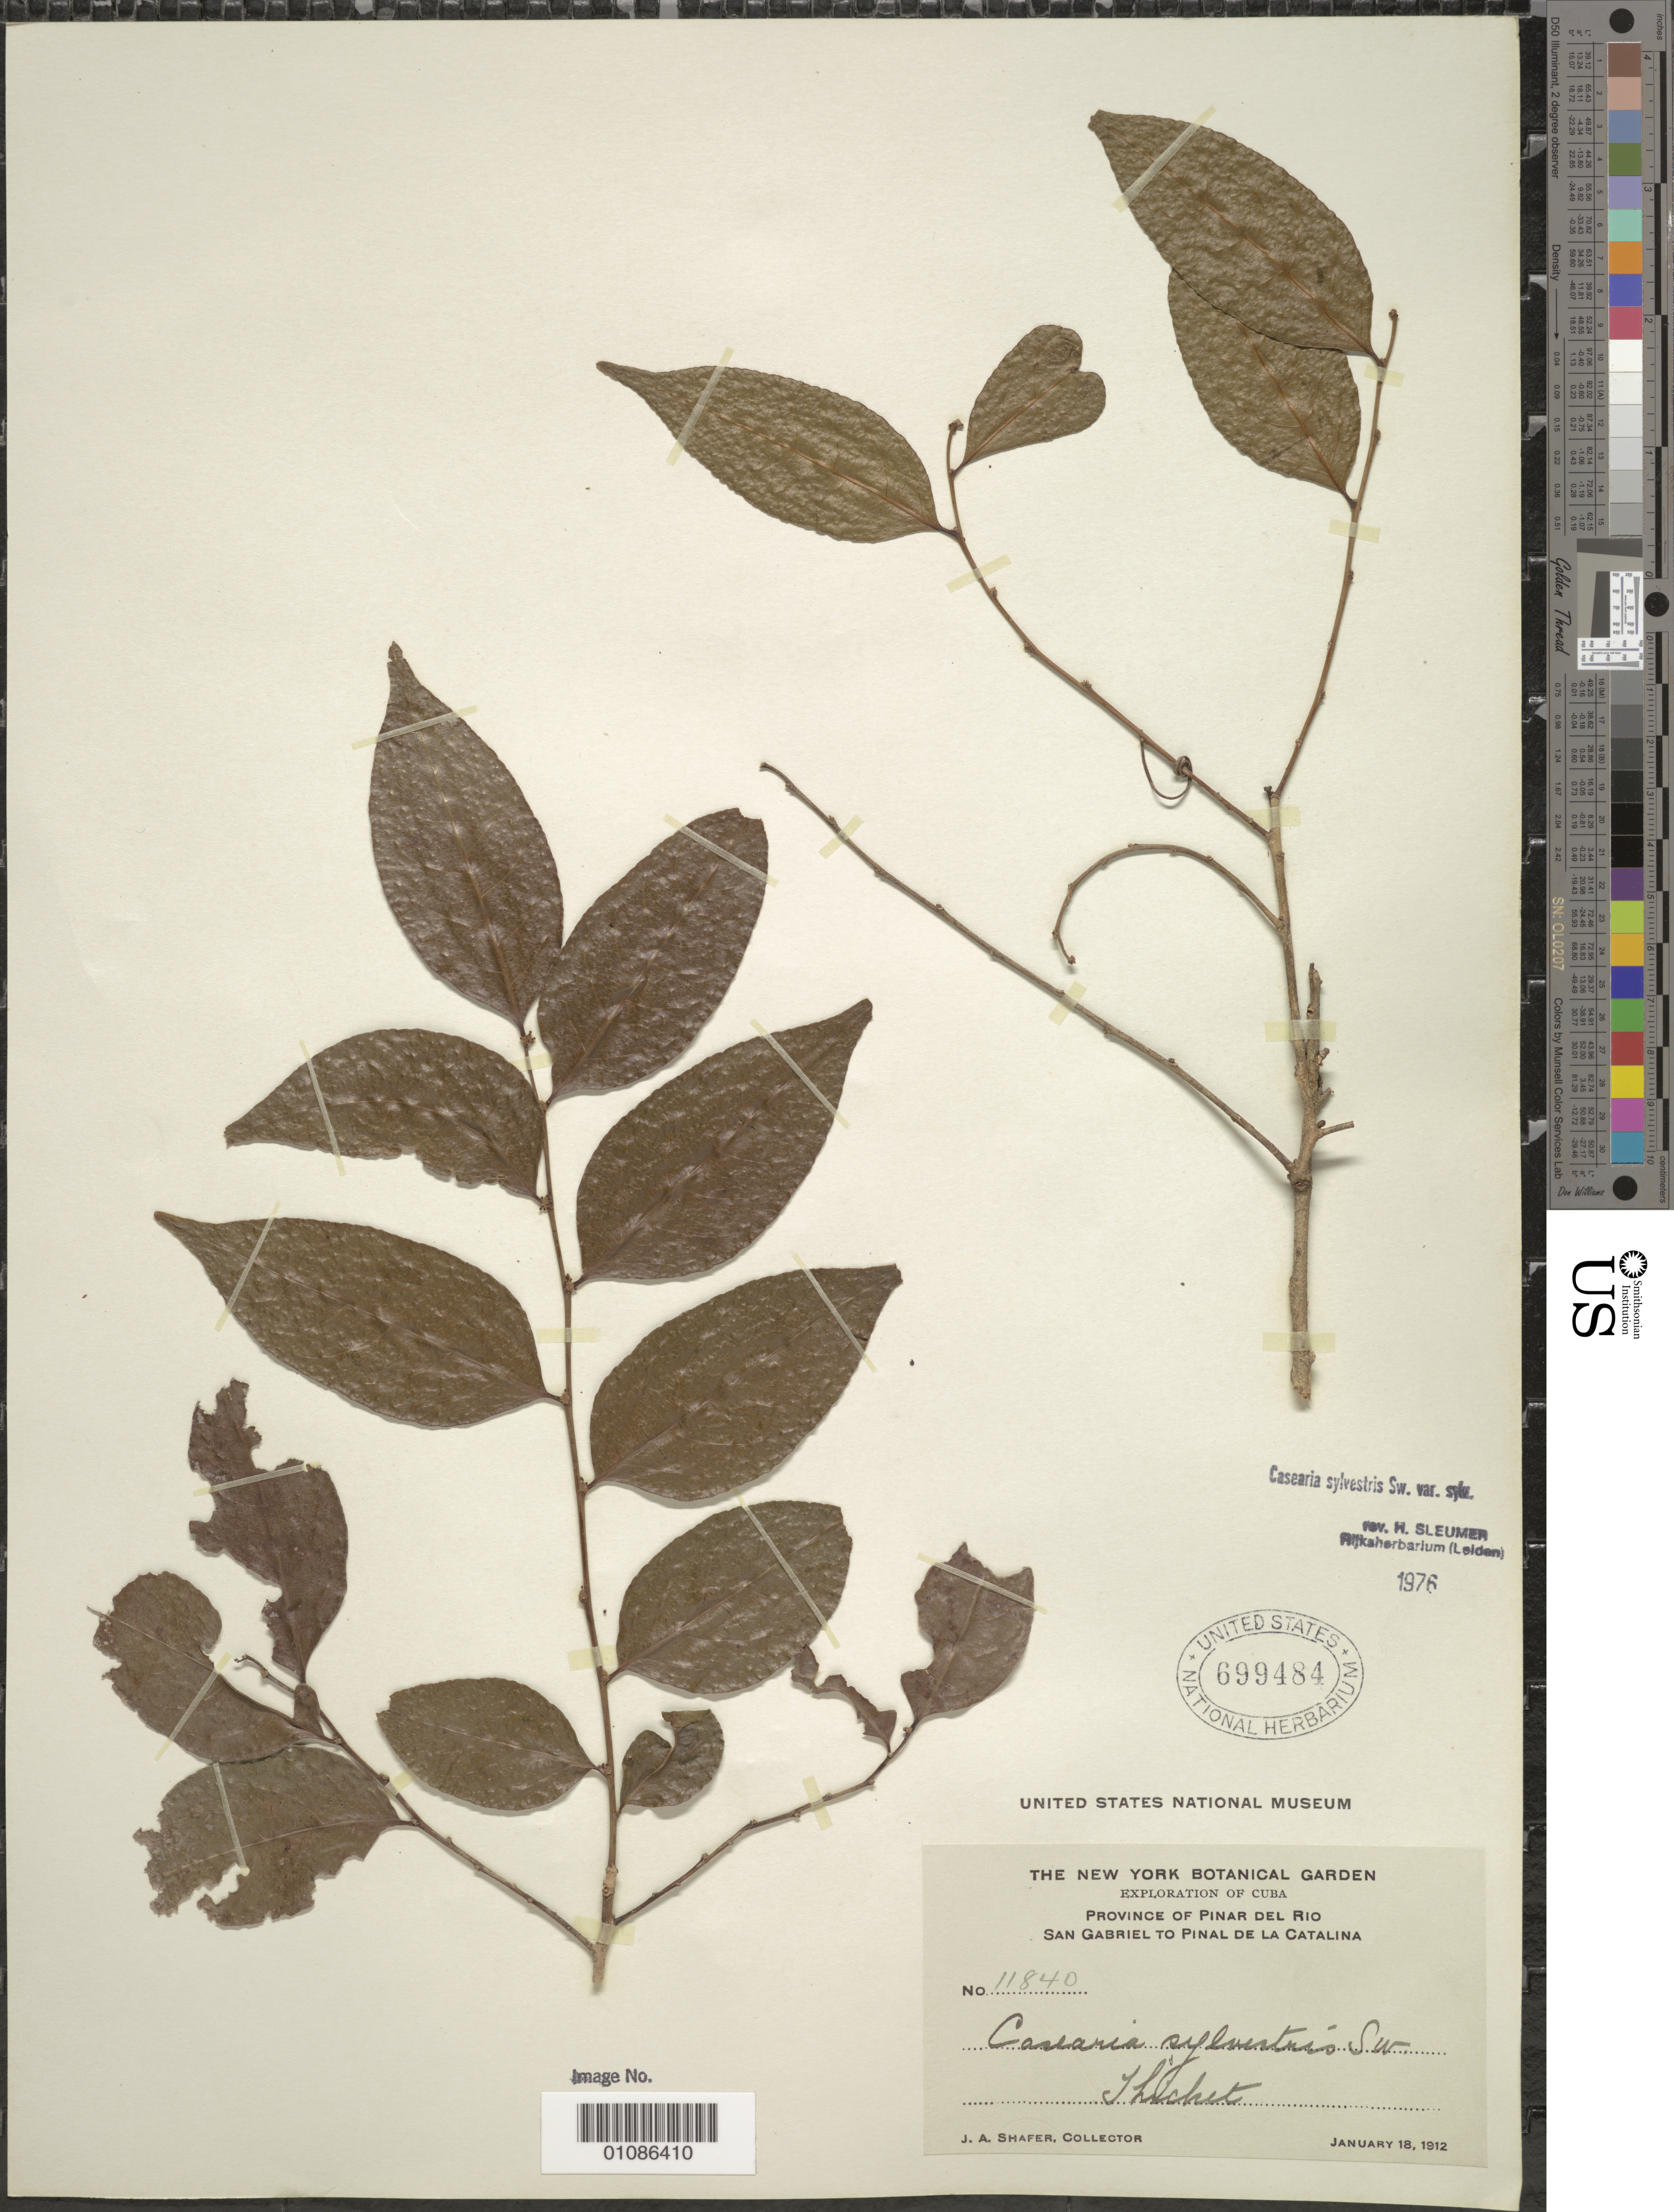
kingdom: Plantae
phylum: Tracheophyta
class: Magnoliopsida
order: Malpighiales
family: Salicaceae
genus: Casearia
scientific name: Casearia sylvestris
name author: Sw.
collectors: J. A. Shafer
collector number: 11840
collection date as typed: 18 Jan 1912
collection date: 1912-01-18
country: Cuba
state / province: Pinar del Rio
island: Cuba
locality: Pinar del Rio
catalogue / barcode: US 699484